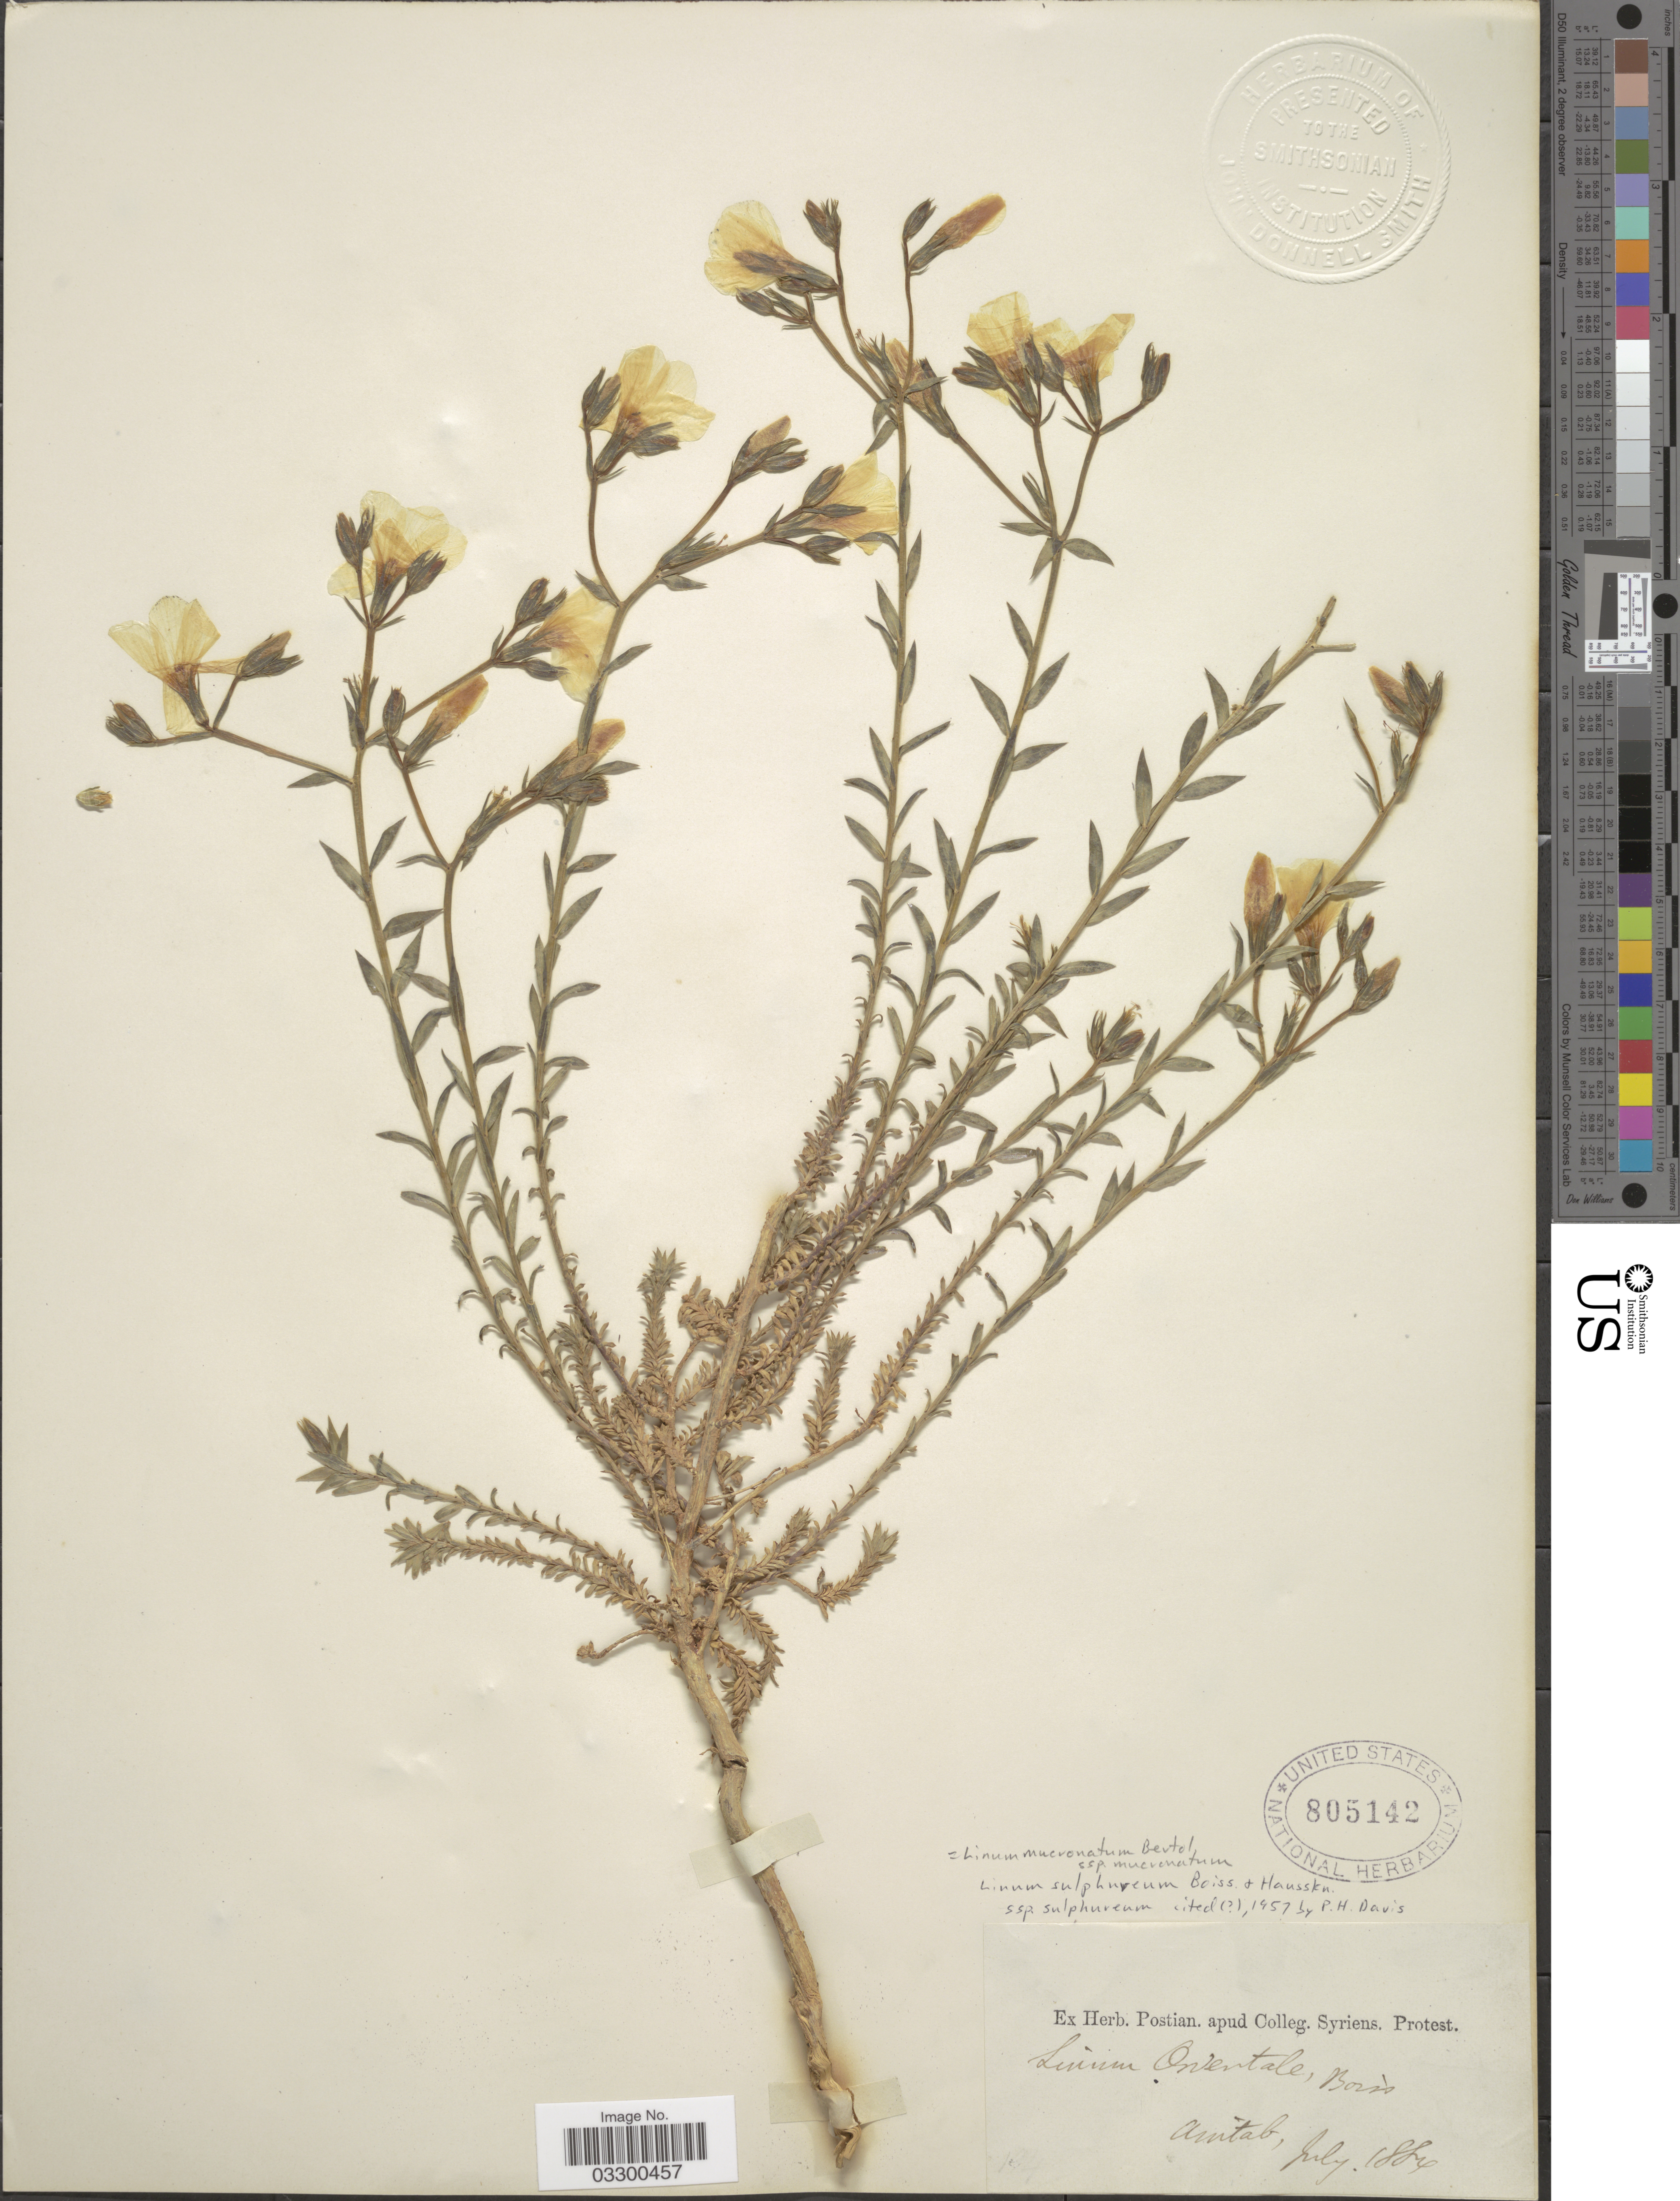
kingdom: Plantae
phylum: Tracheophyta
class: Magnoliopsida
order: Malpighiales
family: Linaceae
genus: Linum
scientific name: Linum mucronatum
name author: Bertol.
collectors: ex herb. Postian. apud Colleg. Syriens. Protest. USE "Fannie P. A. Shepard" (10308853) AS PRIMARY COLLECTOR INSTEAD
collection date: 1884-07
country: Turkey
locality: Aintab.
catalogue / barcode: US 805142